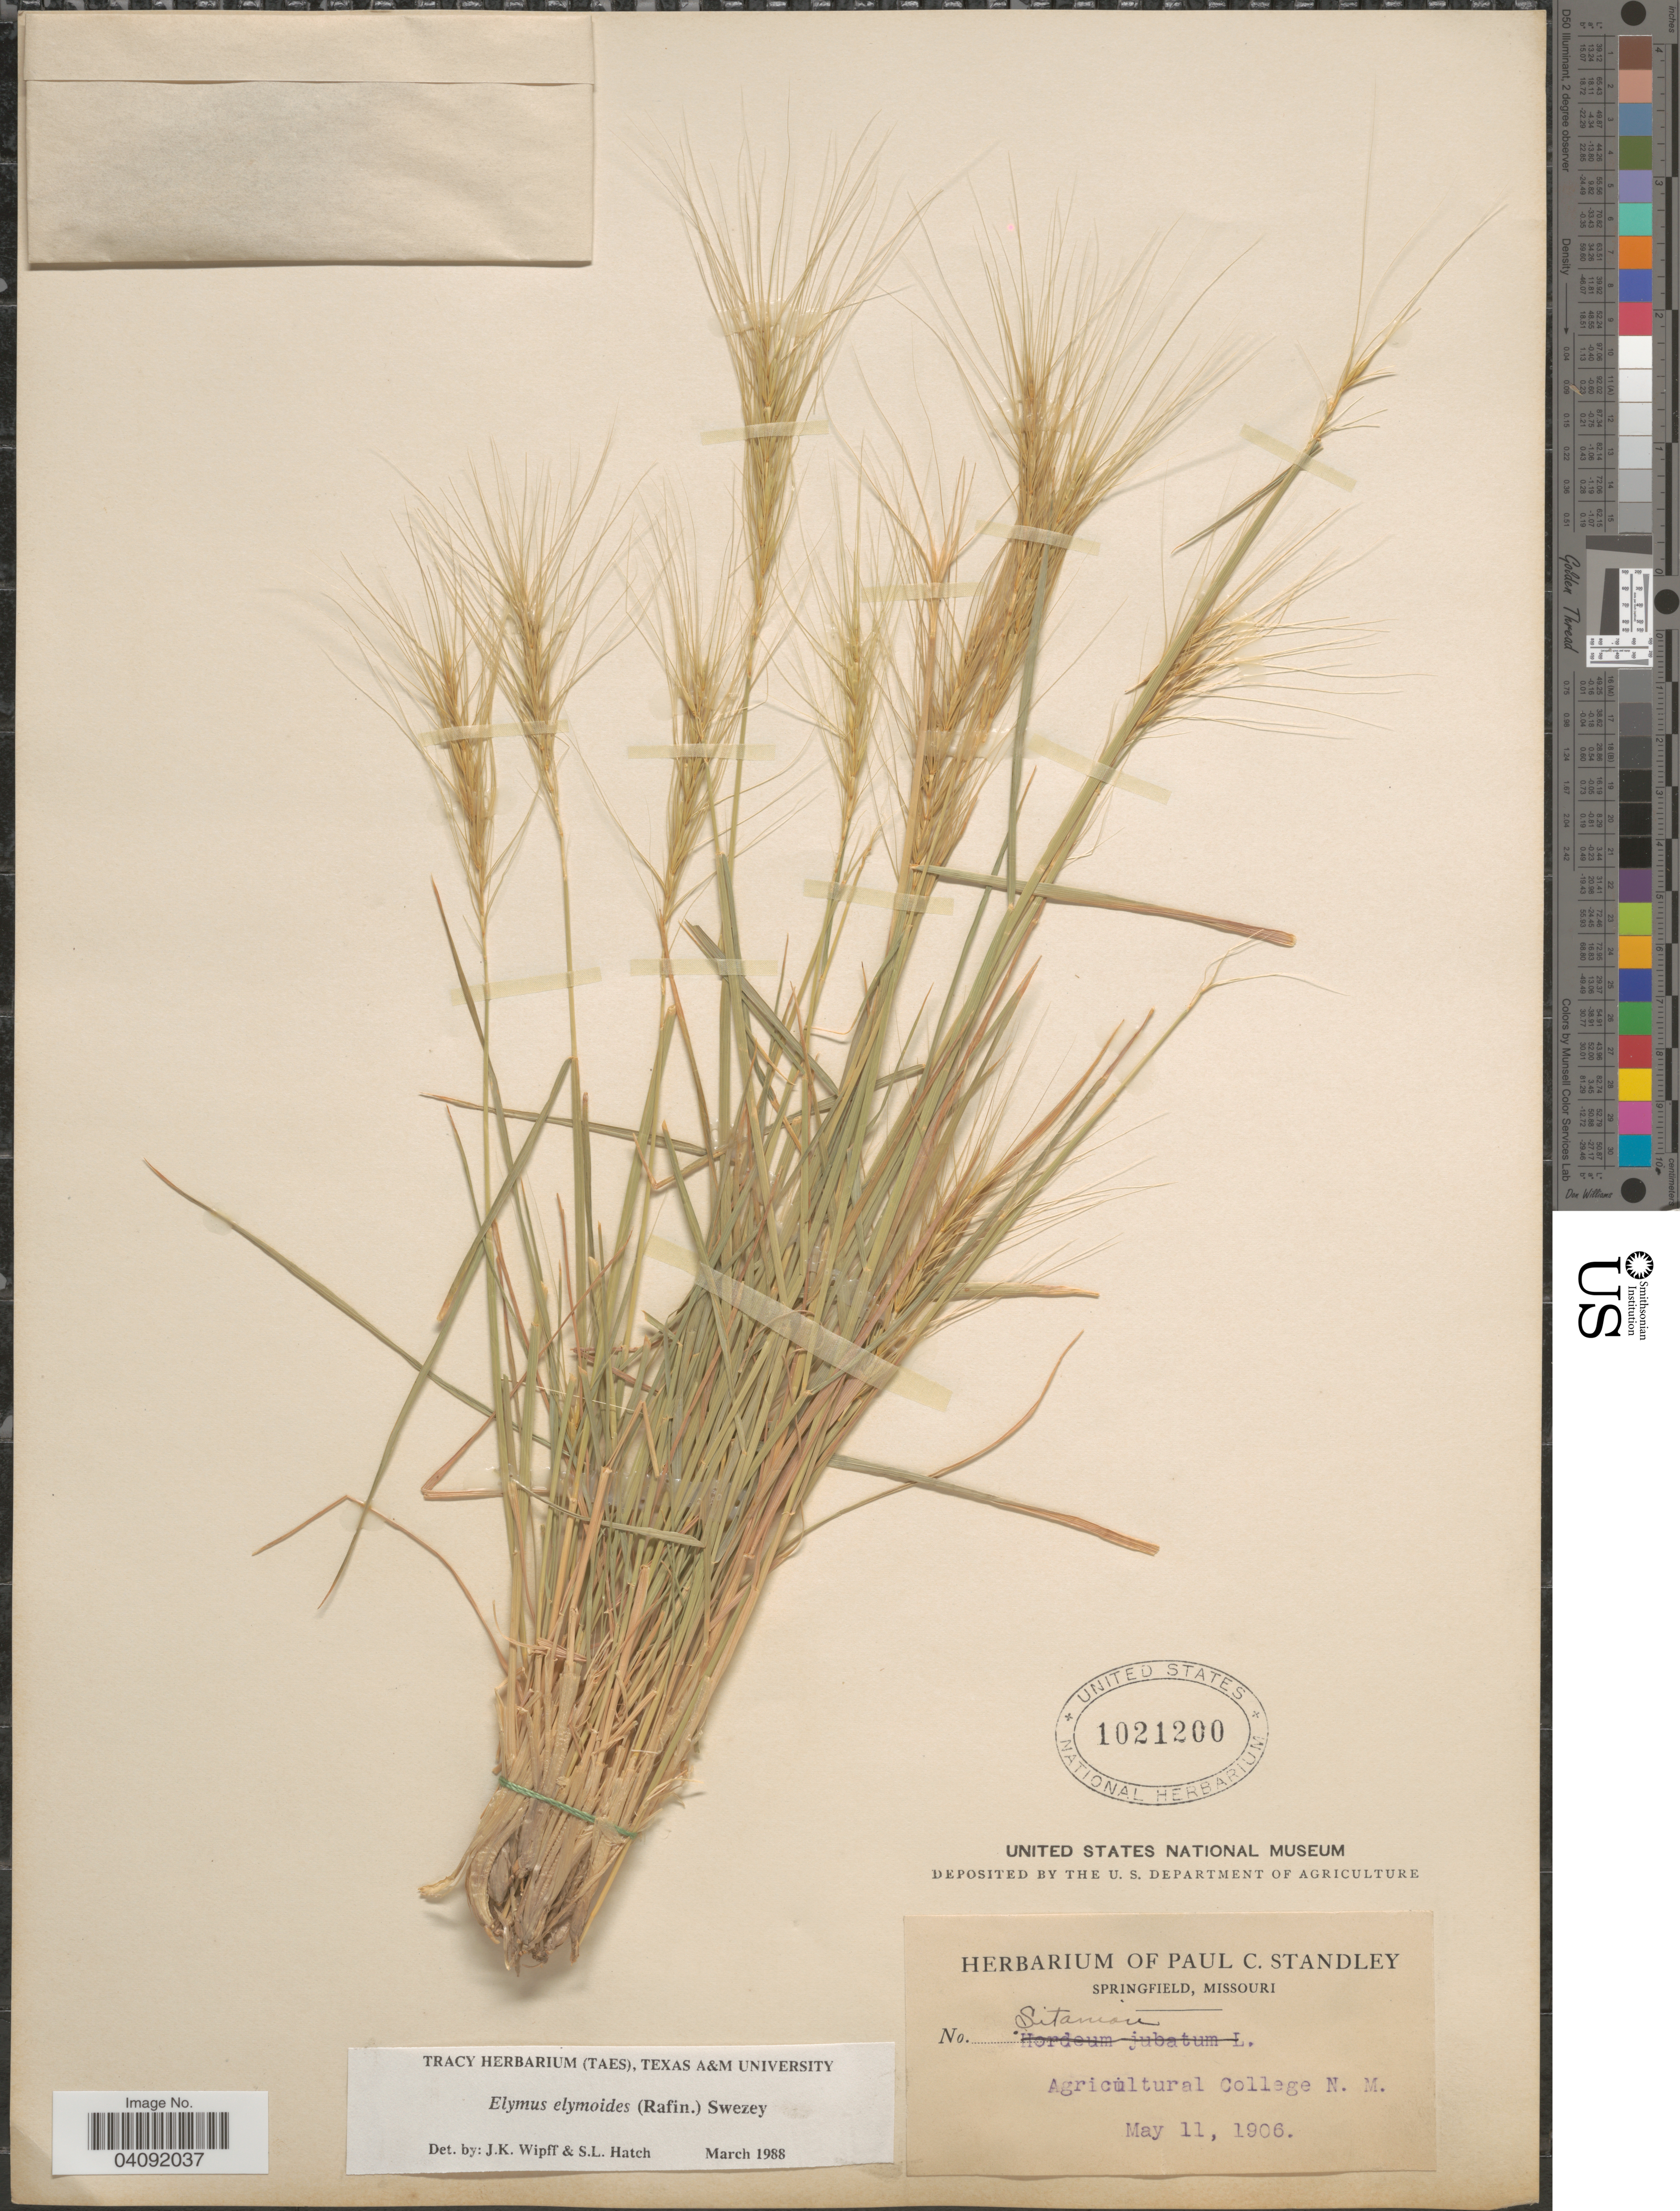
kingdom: Plantae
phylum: Tracheophyta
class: Liliopsida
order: Poales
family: Poaceae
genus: Elymus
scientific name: Elymus elymoides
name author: (Raf.) Swezey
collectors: ex herb. Paul C. Standley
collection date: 1906-05-11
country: United States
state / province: New Mexico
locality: Agricultural College.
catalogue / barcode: US 1021200